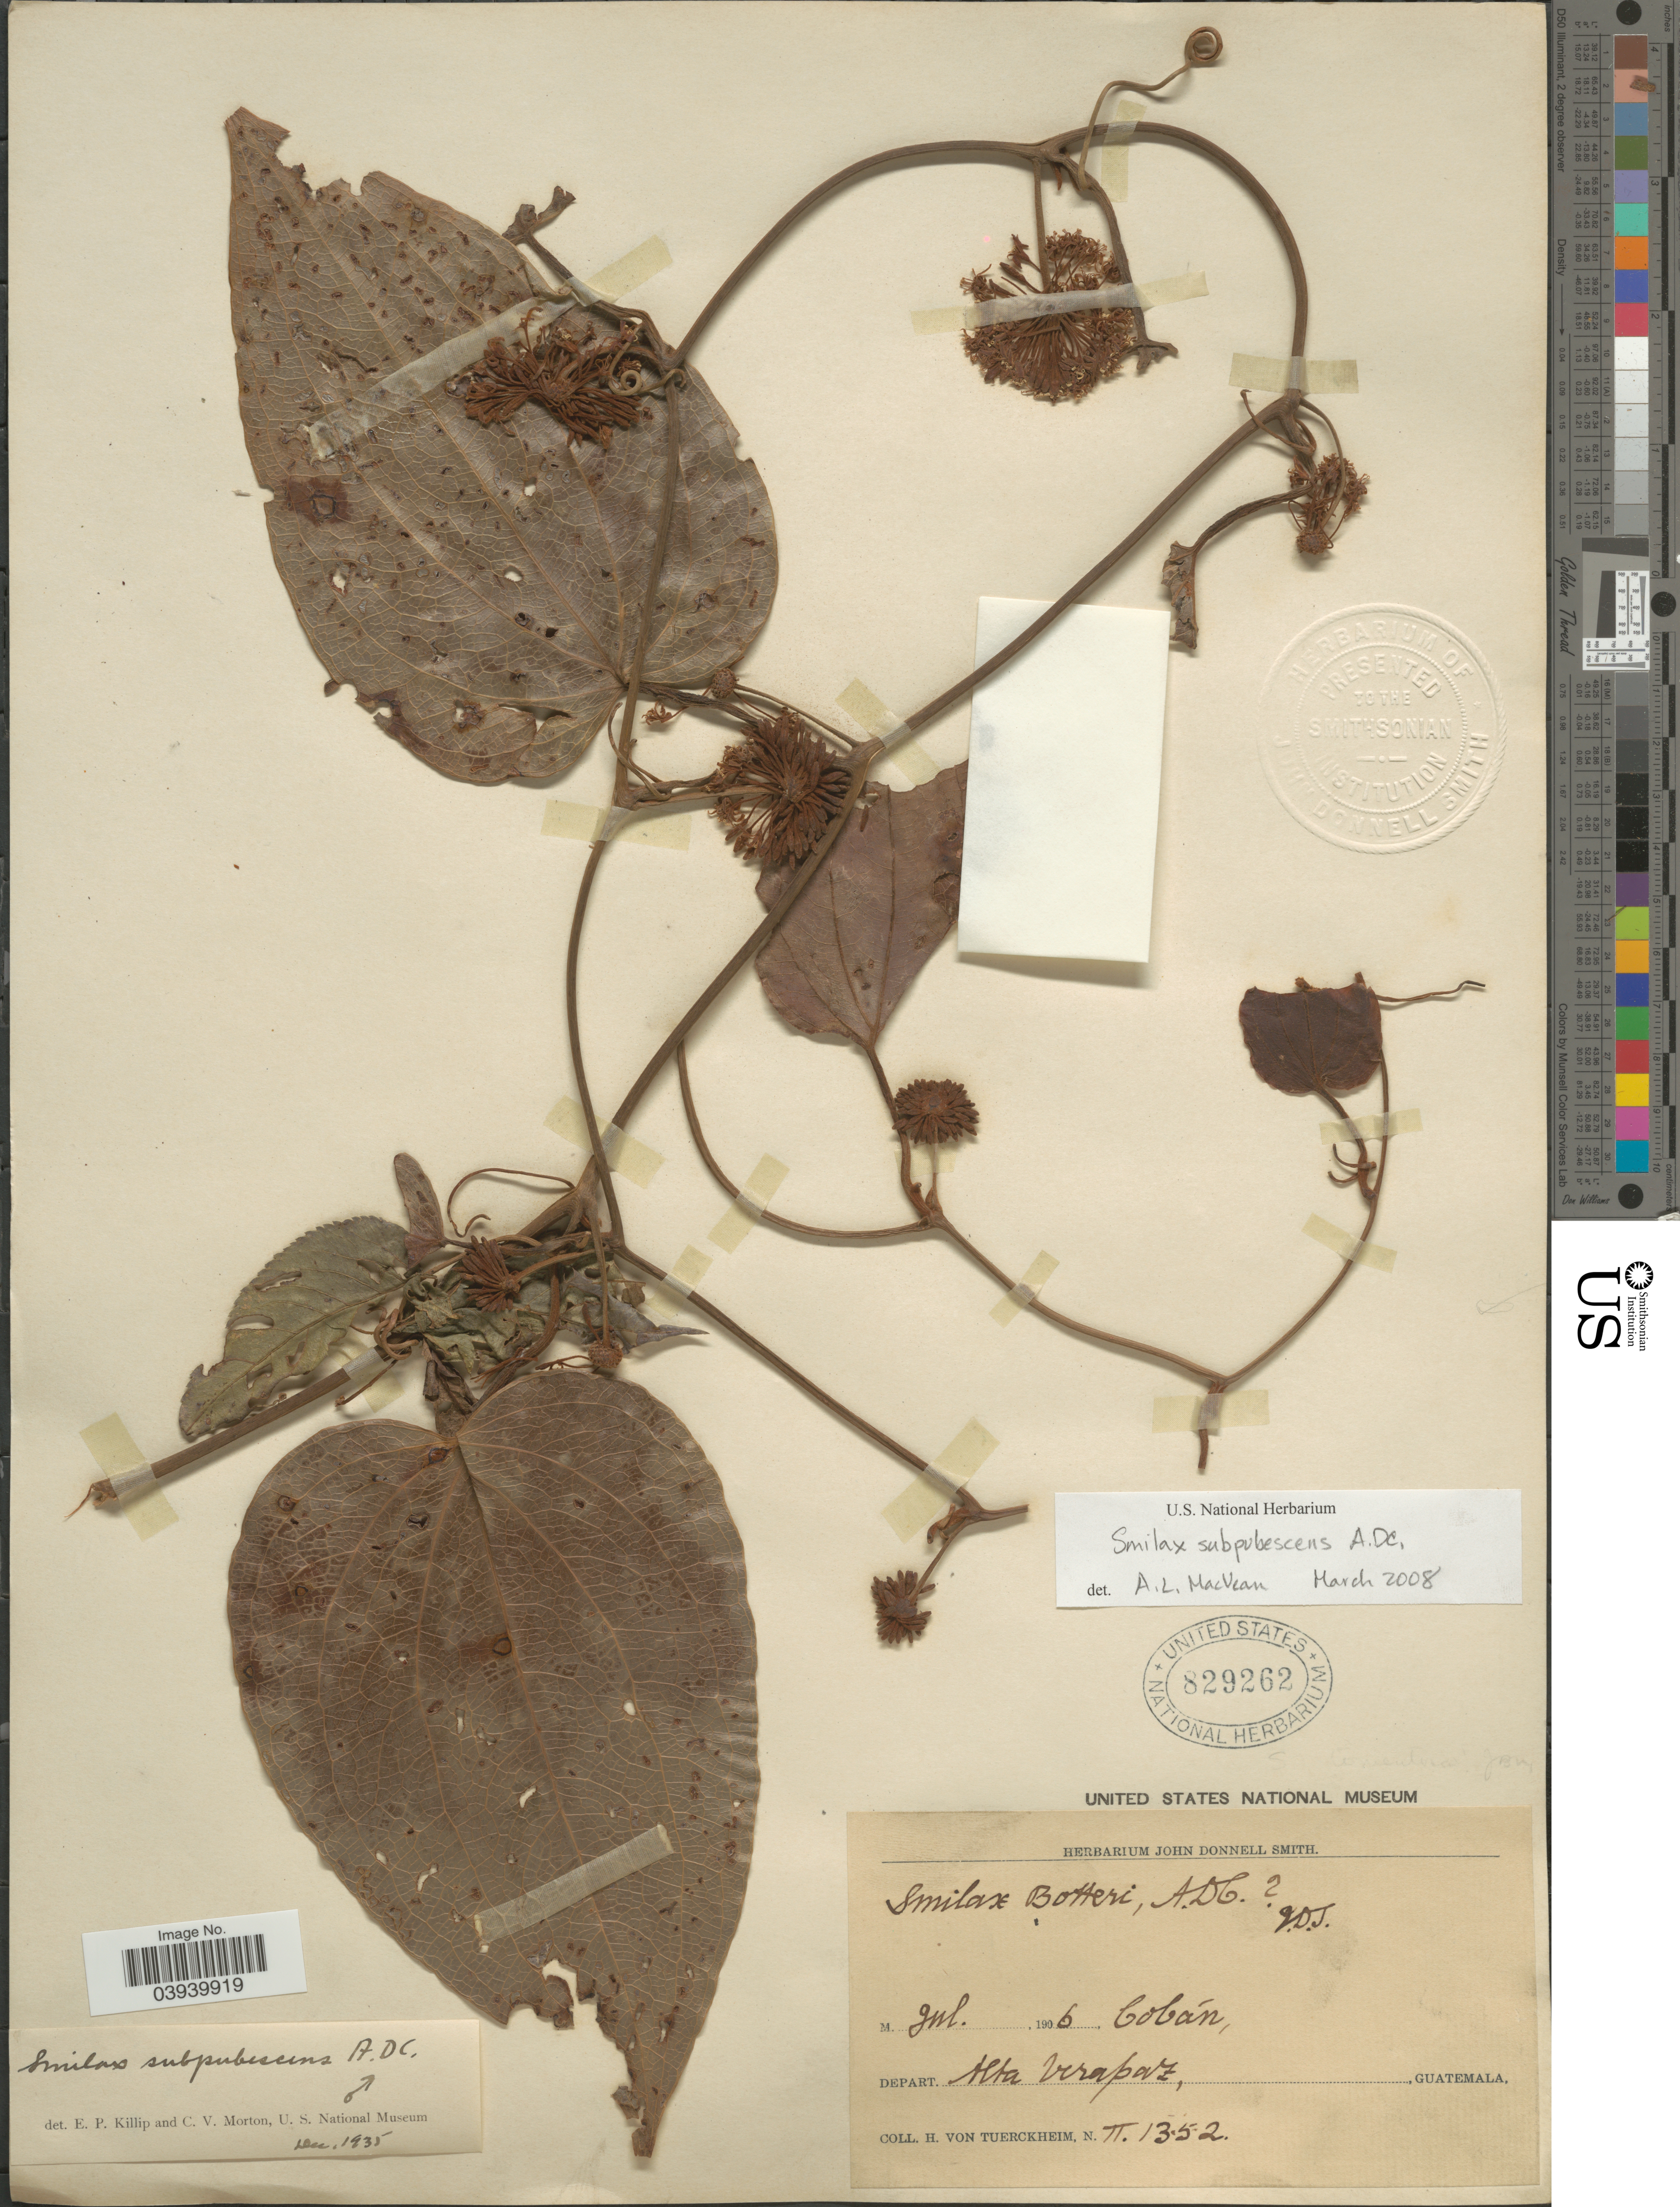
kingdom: Plantae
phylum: Tracheophyta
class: Liliopsida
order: Liliales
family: Smilacaceae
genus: Smilax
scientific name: Smilax subpubescens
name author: A. DC.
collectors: H. von Türckheim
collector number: II1352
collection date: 1906-07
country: Guatemala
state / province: Alta Verapaz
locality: Cobán, Depart. Alta Verapaz.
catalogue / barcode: US 829262